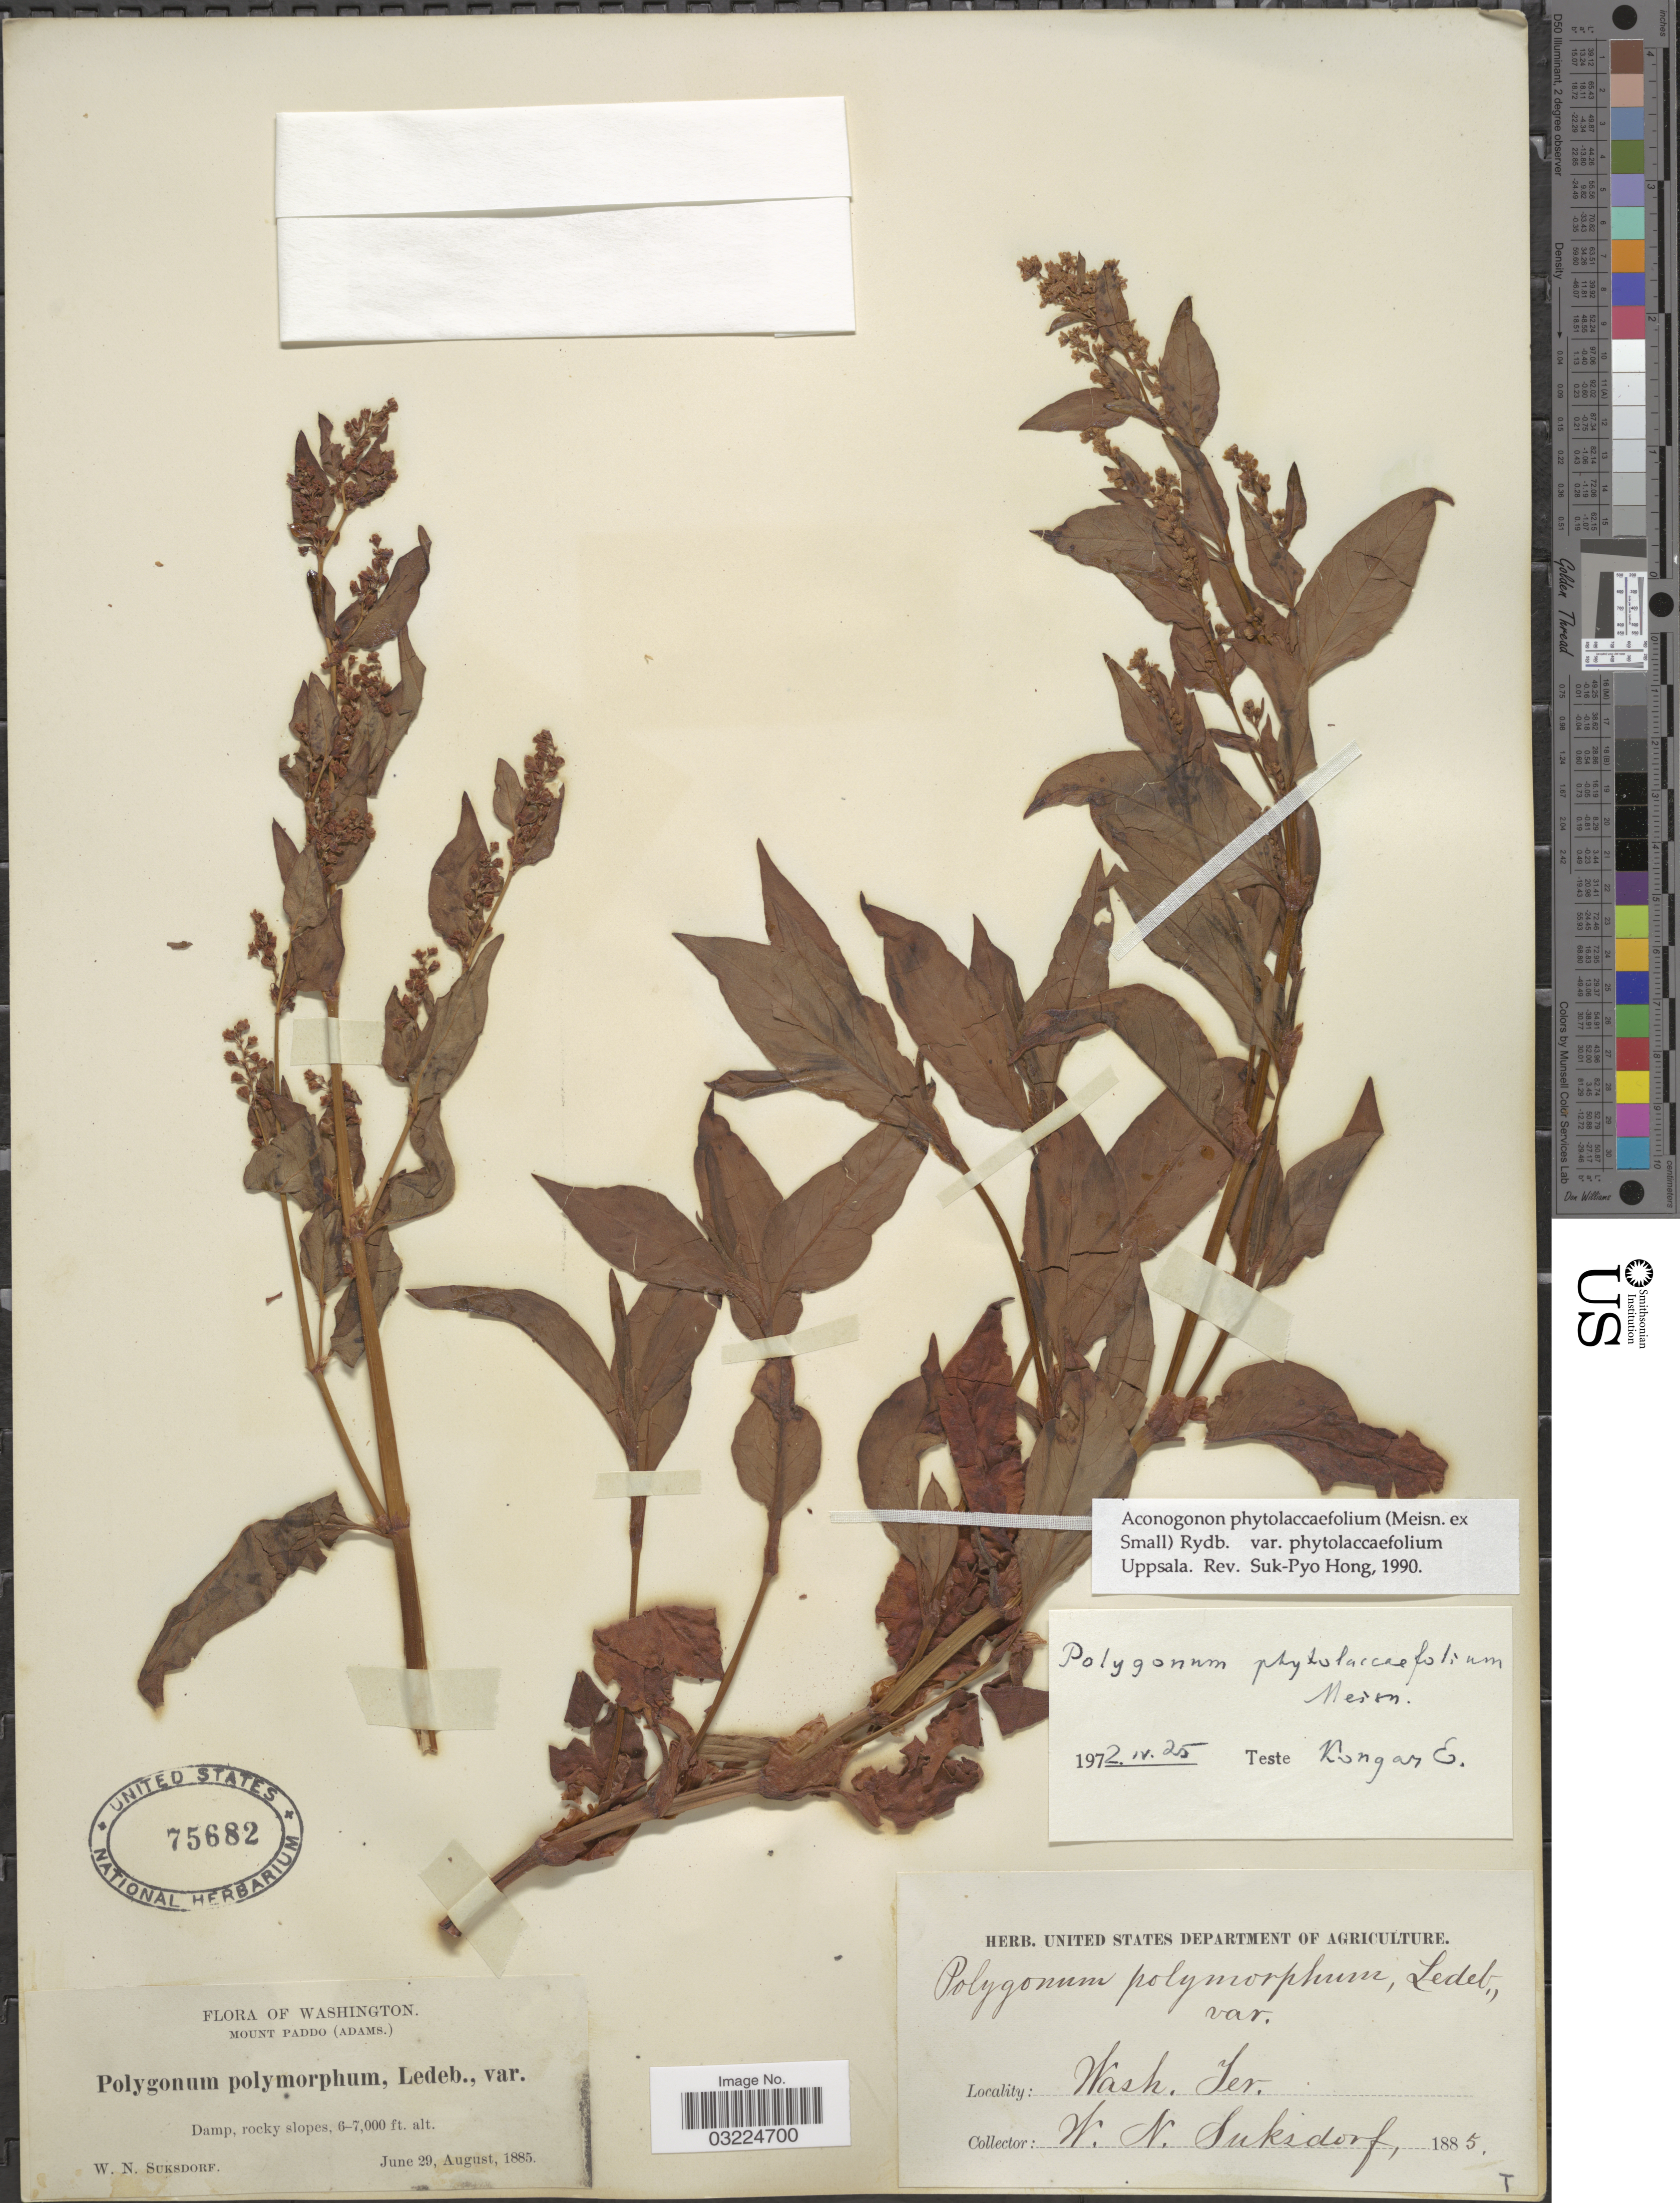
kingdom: Plantae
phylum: Tracheophyta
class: Magnoliopsida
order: Caryophyllales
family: Polygonaceae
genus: Koenigia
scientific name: Koenigia phytolaccifolia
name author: (Meisn. ex Small) T.M. Schust. & Reveal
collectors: W. N. Suksdorf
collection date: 1885-06-29/1885-08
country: United States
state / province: Washington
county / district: Skamania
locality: Mount Paddo (Adams.)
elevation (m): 1829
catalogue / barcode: US 75682